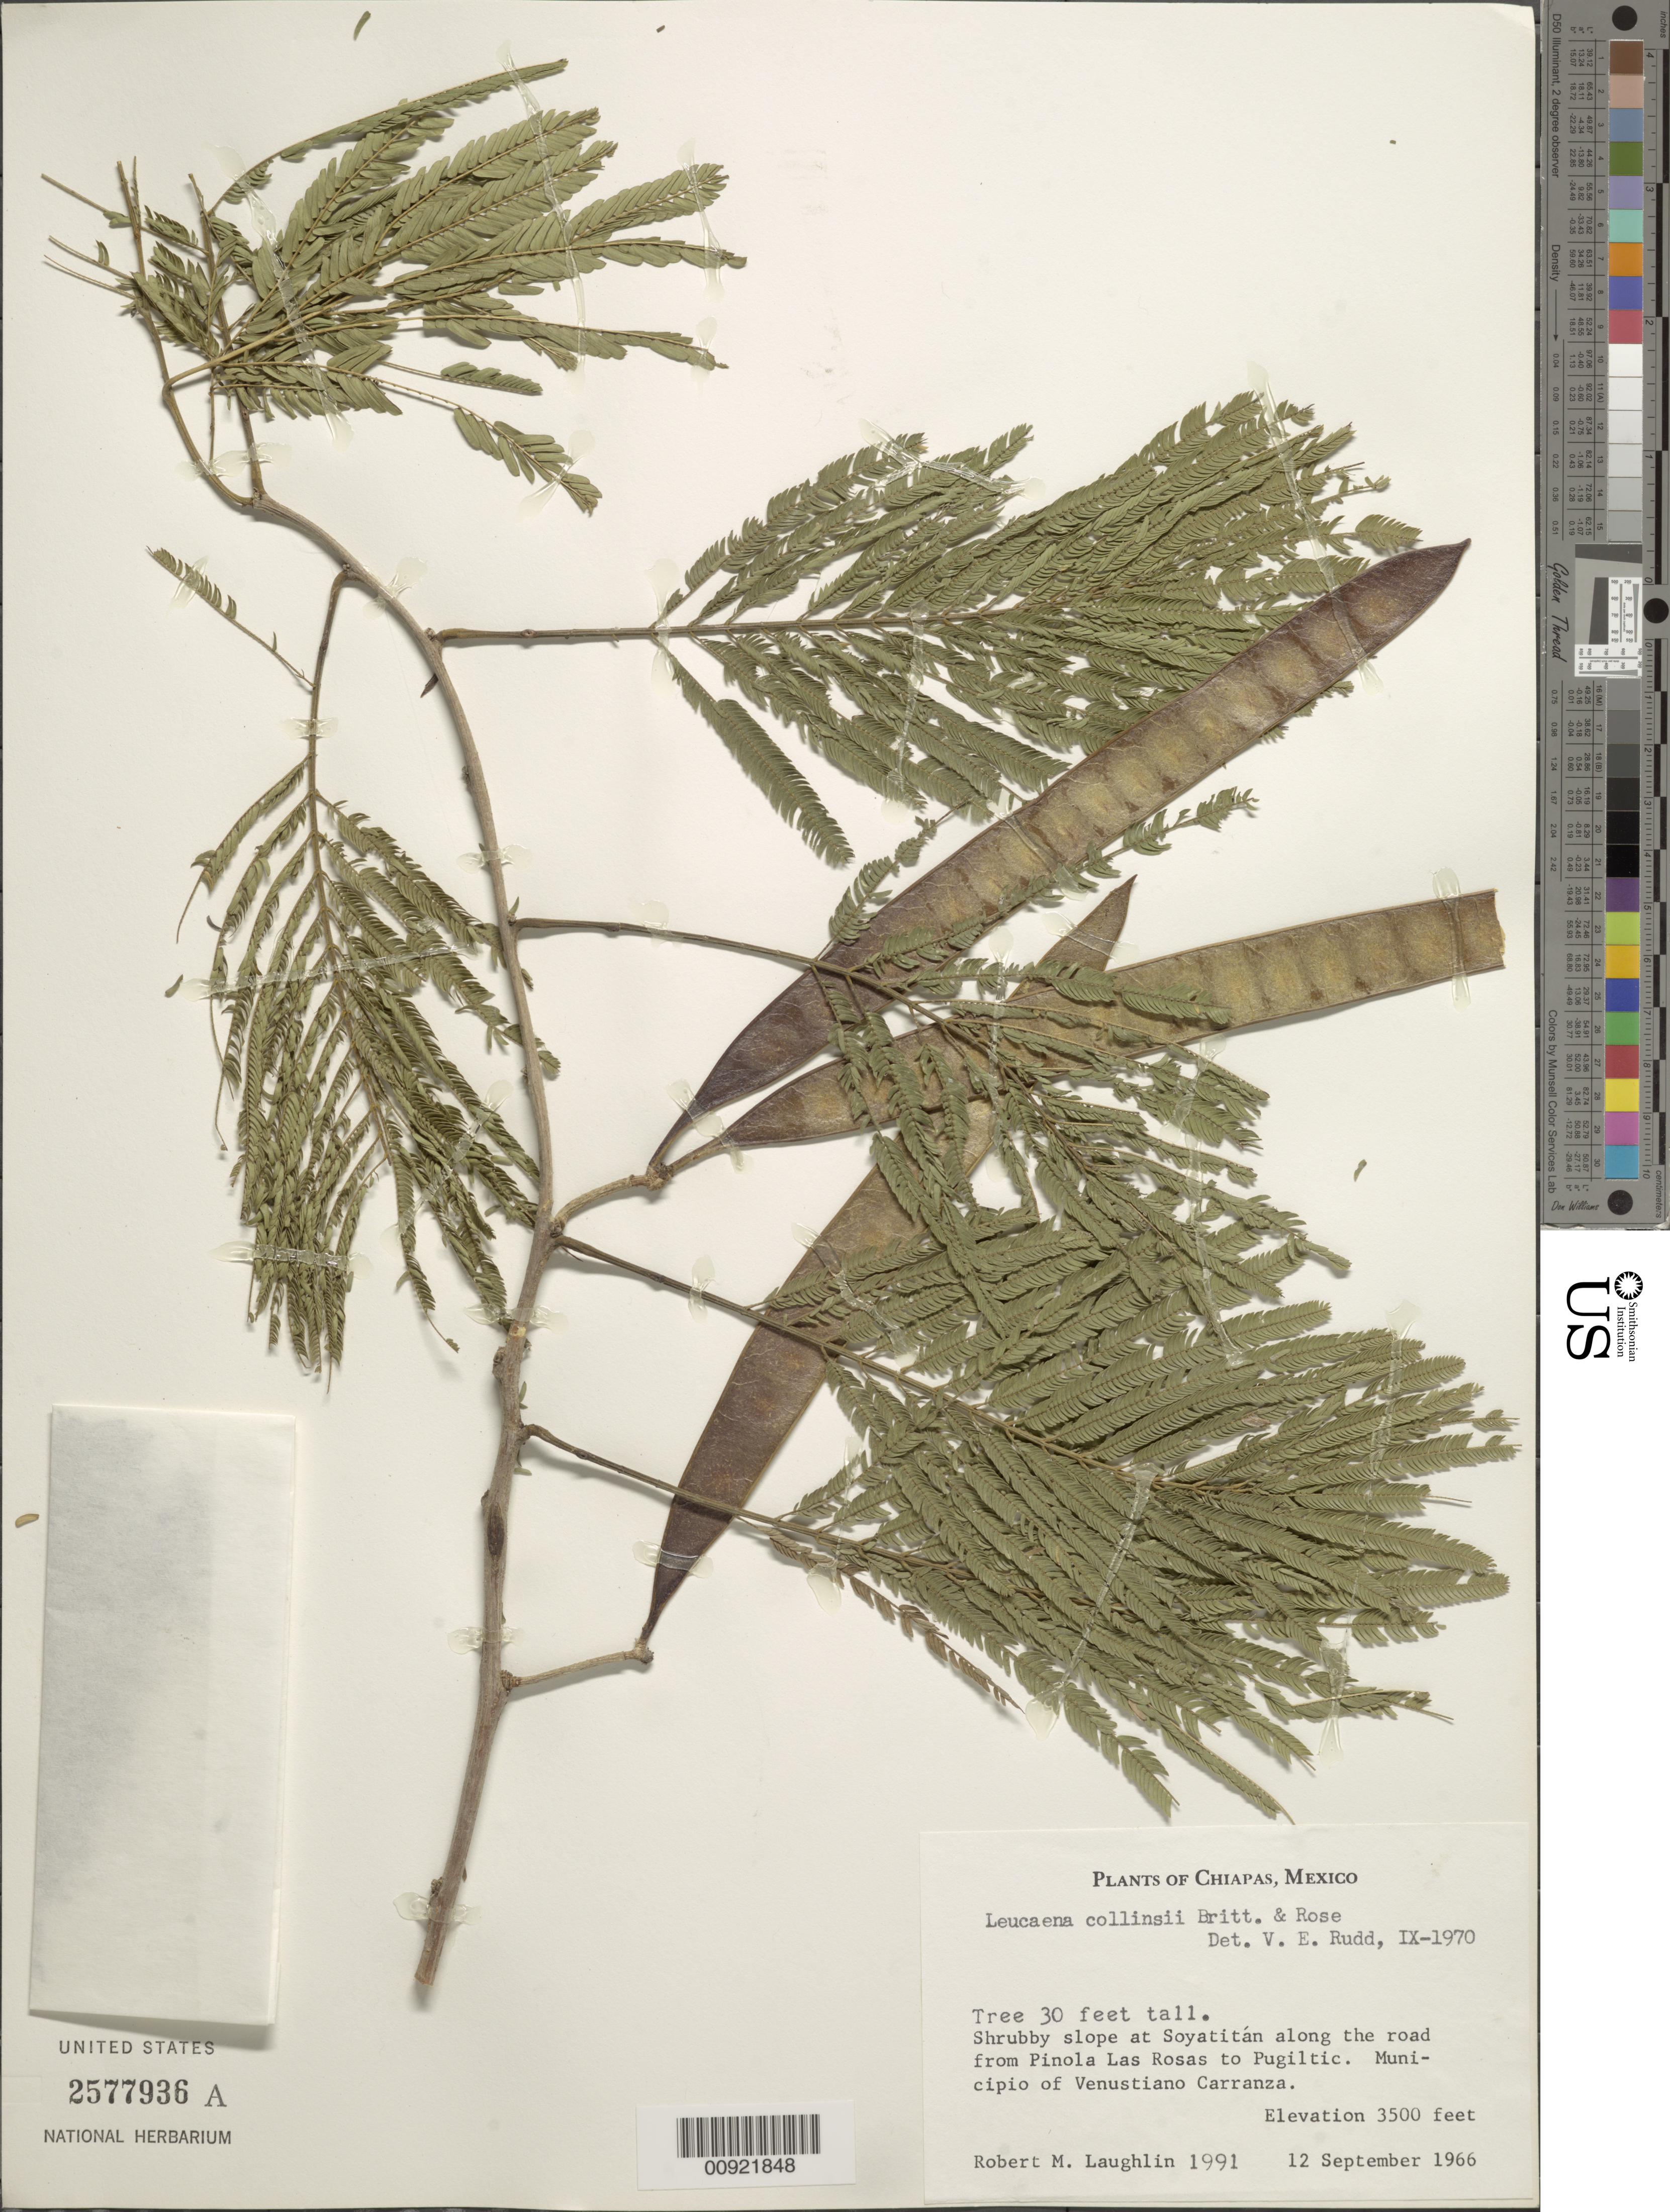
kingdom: Plantae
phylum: Tracheophyta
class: Magnoliopsida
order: Fabales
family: Fabaceae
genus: Leucaena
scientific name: Leucaena collinsii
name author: Britton & Rose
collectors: R. M. Laughlin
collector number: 1991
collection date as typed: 12 Sep 1966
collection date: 1966-09-12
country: Mexico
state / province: Chiapas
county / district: Venustiano Carranza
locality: At Soyatitán along the road from Pinola Las Rosas to Pugiltic. Municipio of Venustiano Carranza, Chiapas.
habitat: Shrubby slope.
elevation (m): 1067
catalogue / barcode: US 2577936A